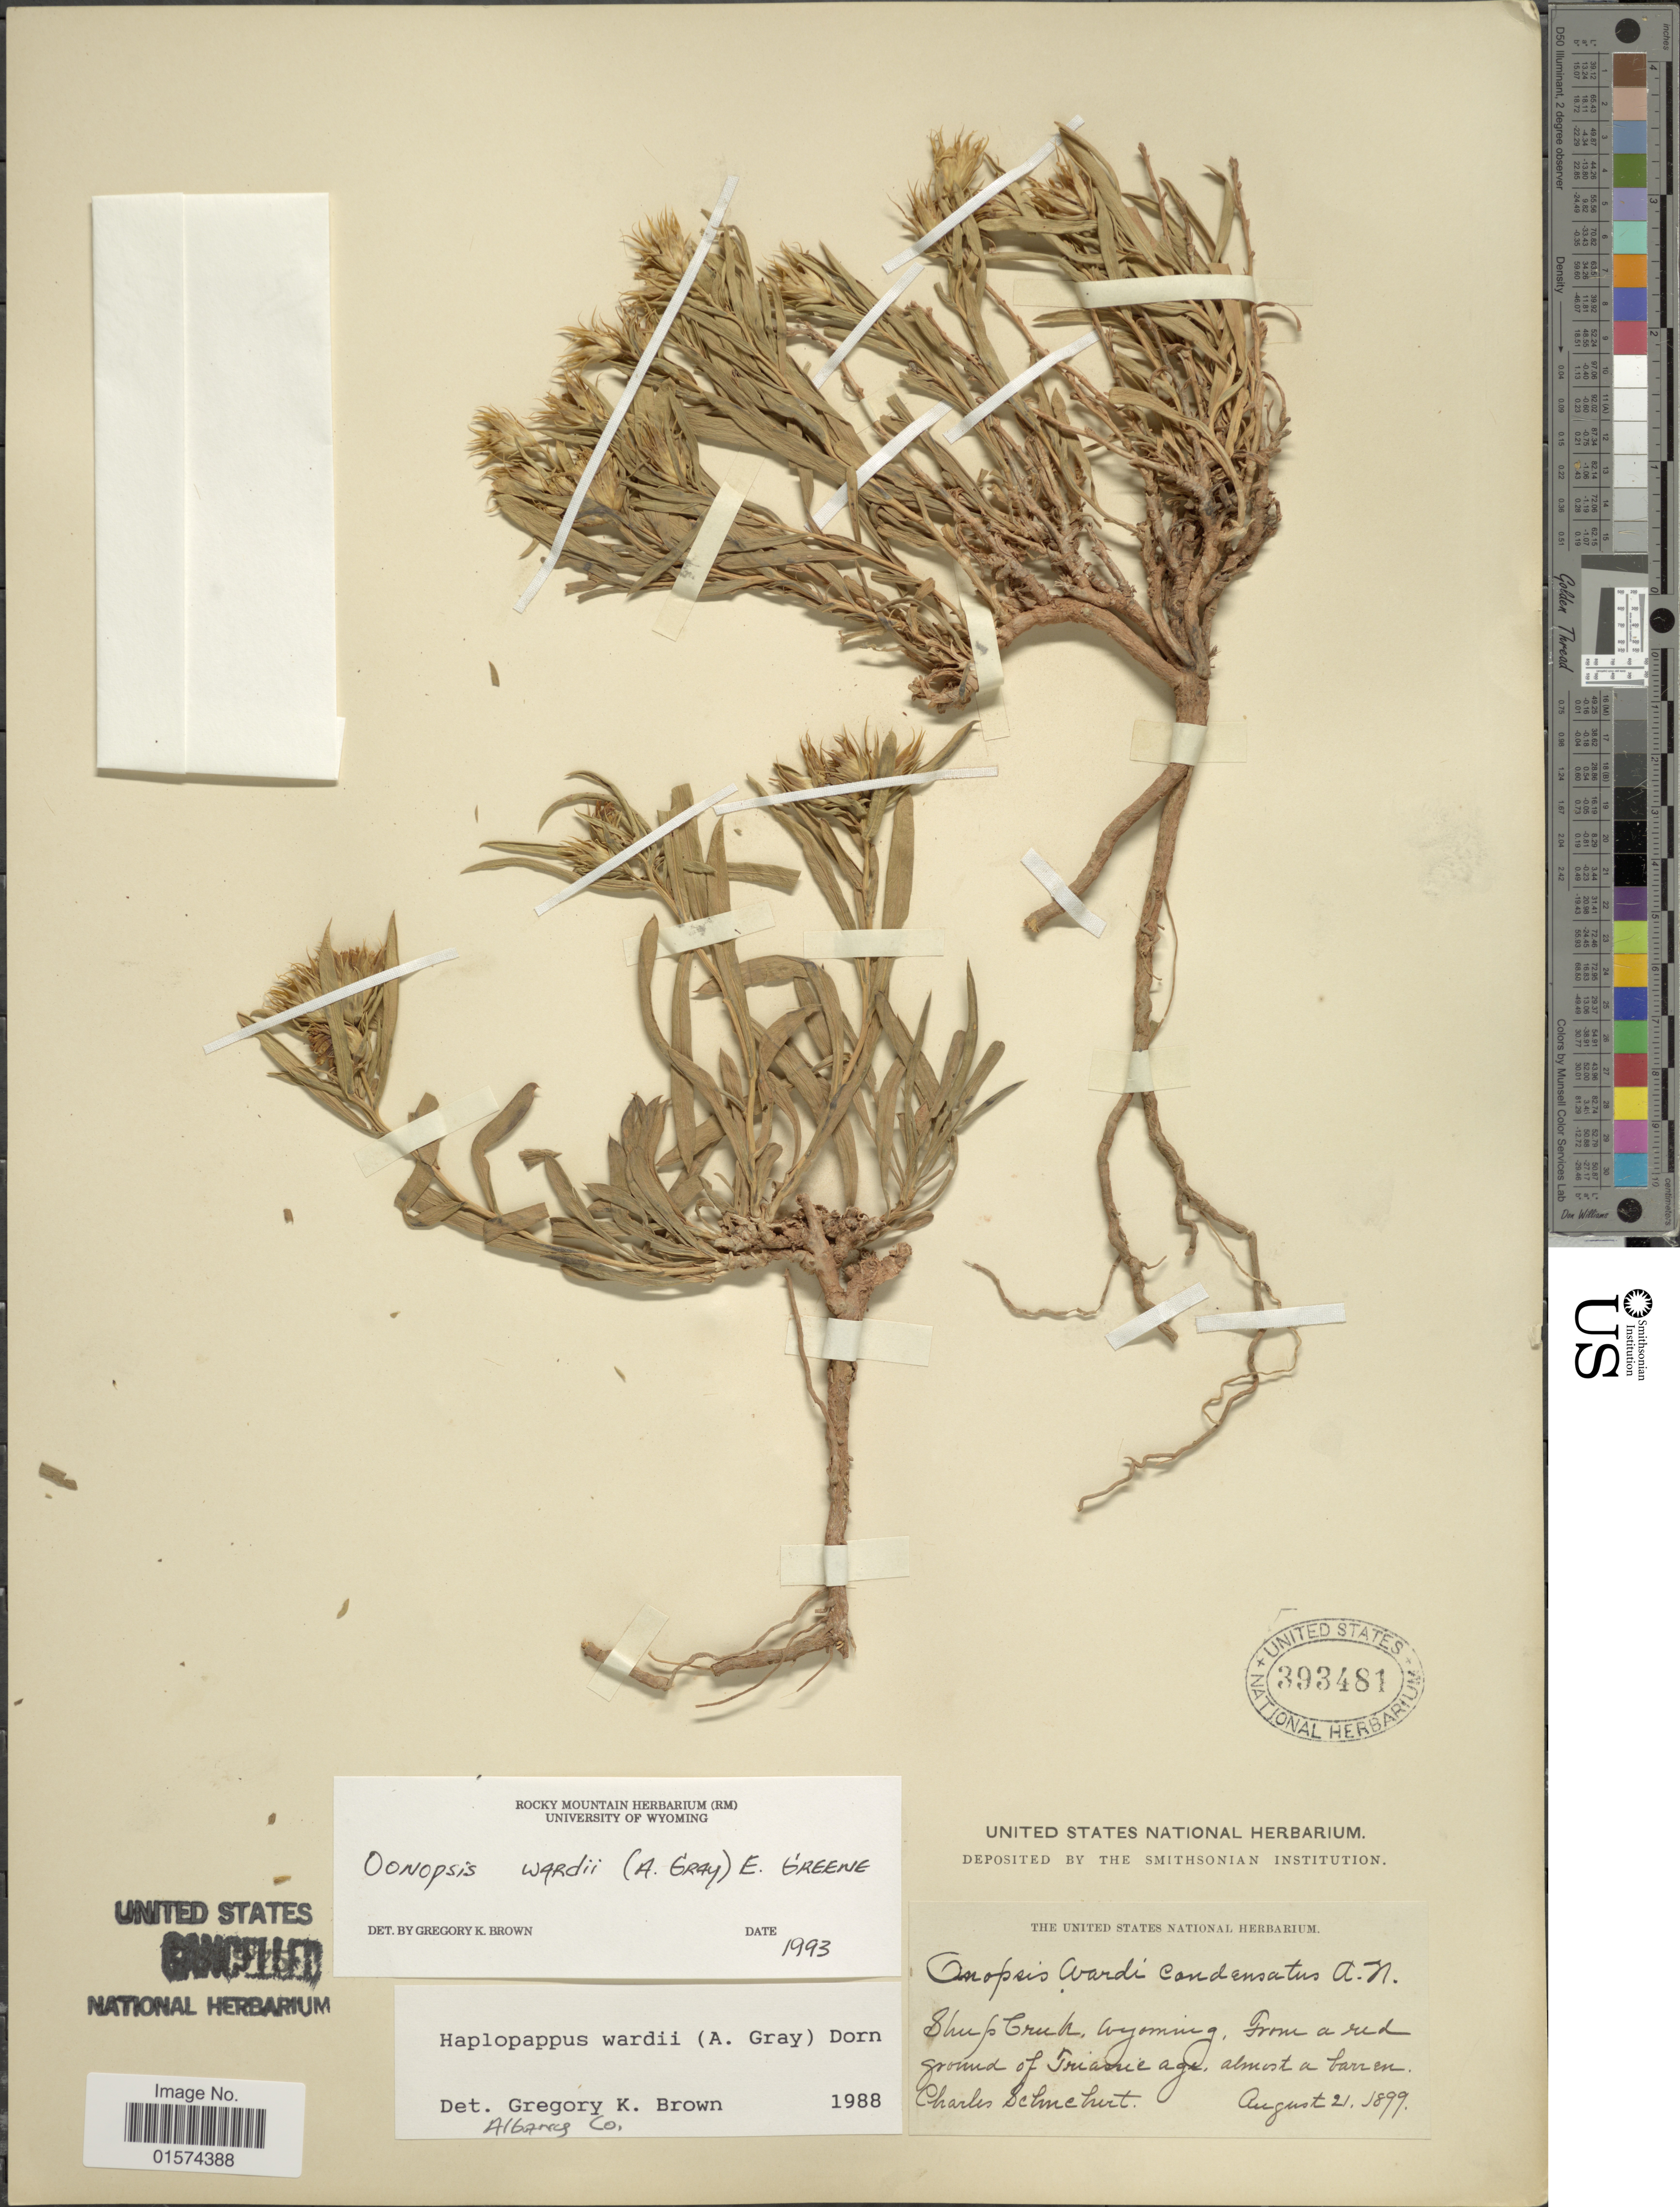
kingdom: Plantae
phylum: Tracheophyta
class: Magnoliopsida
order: Asterales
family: Asteraceae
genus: Oonopsis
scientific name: Oonopsis wardii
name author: (A. Gray) Greene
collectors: C. Schuchert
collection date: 1899-08-21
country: United States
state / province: Wyoming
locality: Sheep Creek, From a red ground of Triassie age, almost a barren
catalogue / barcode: US 393481